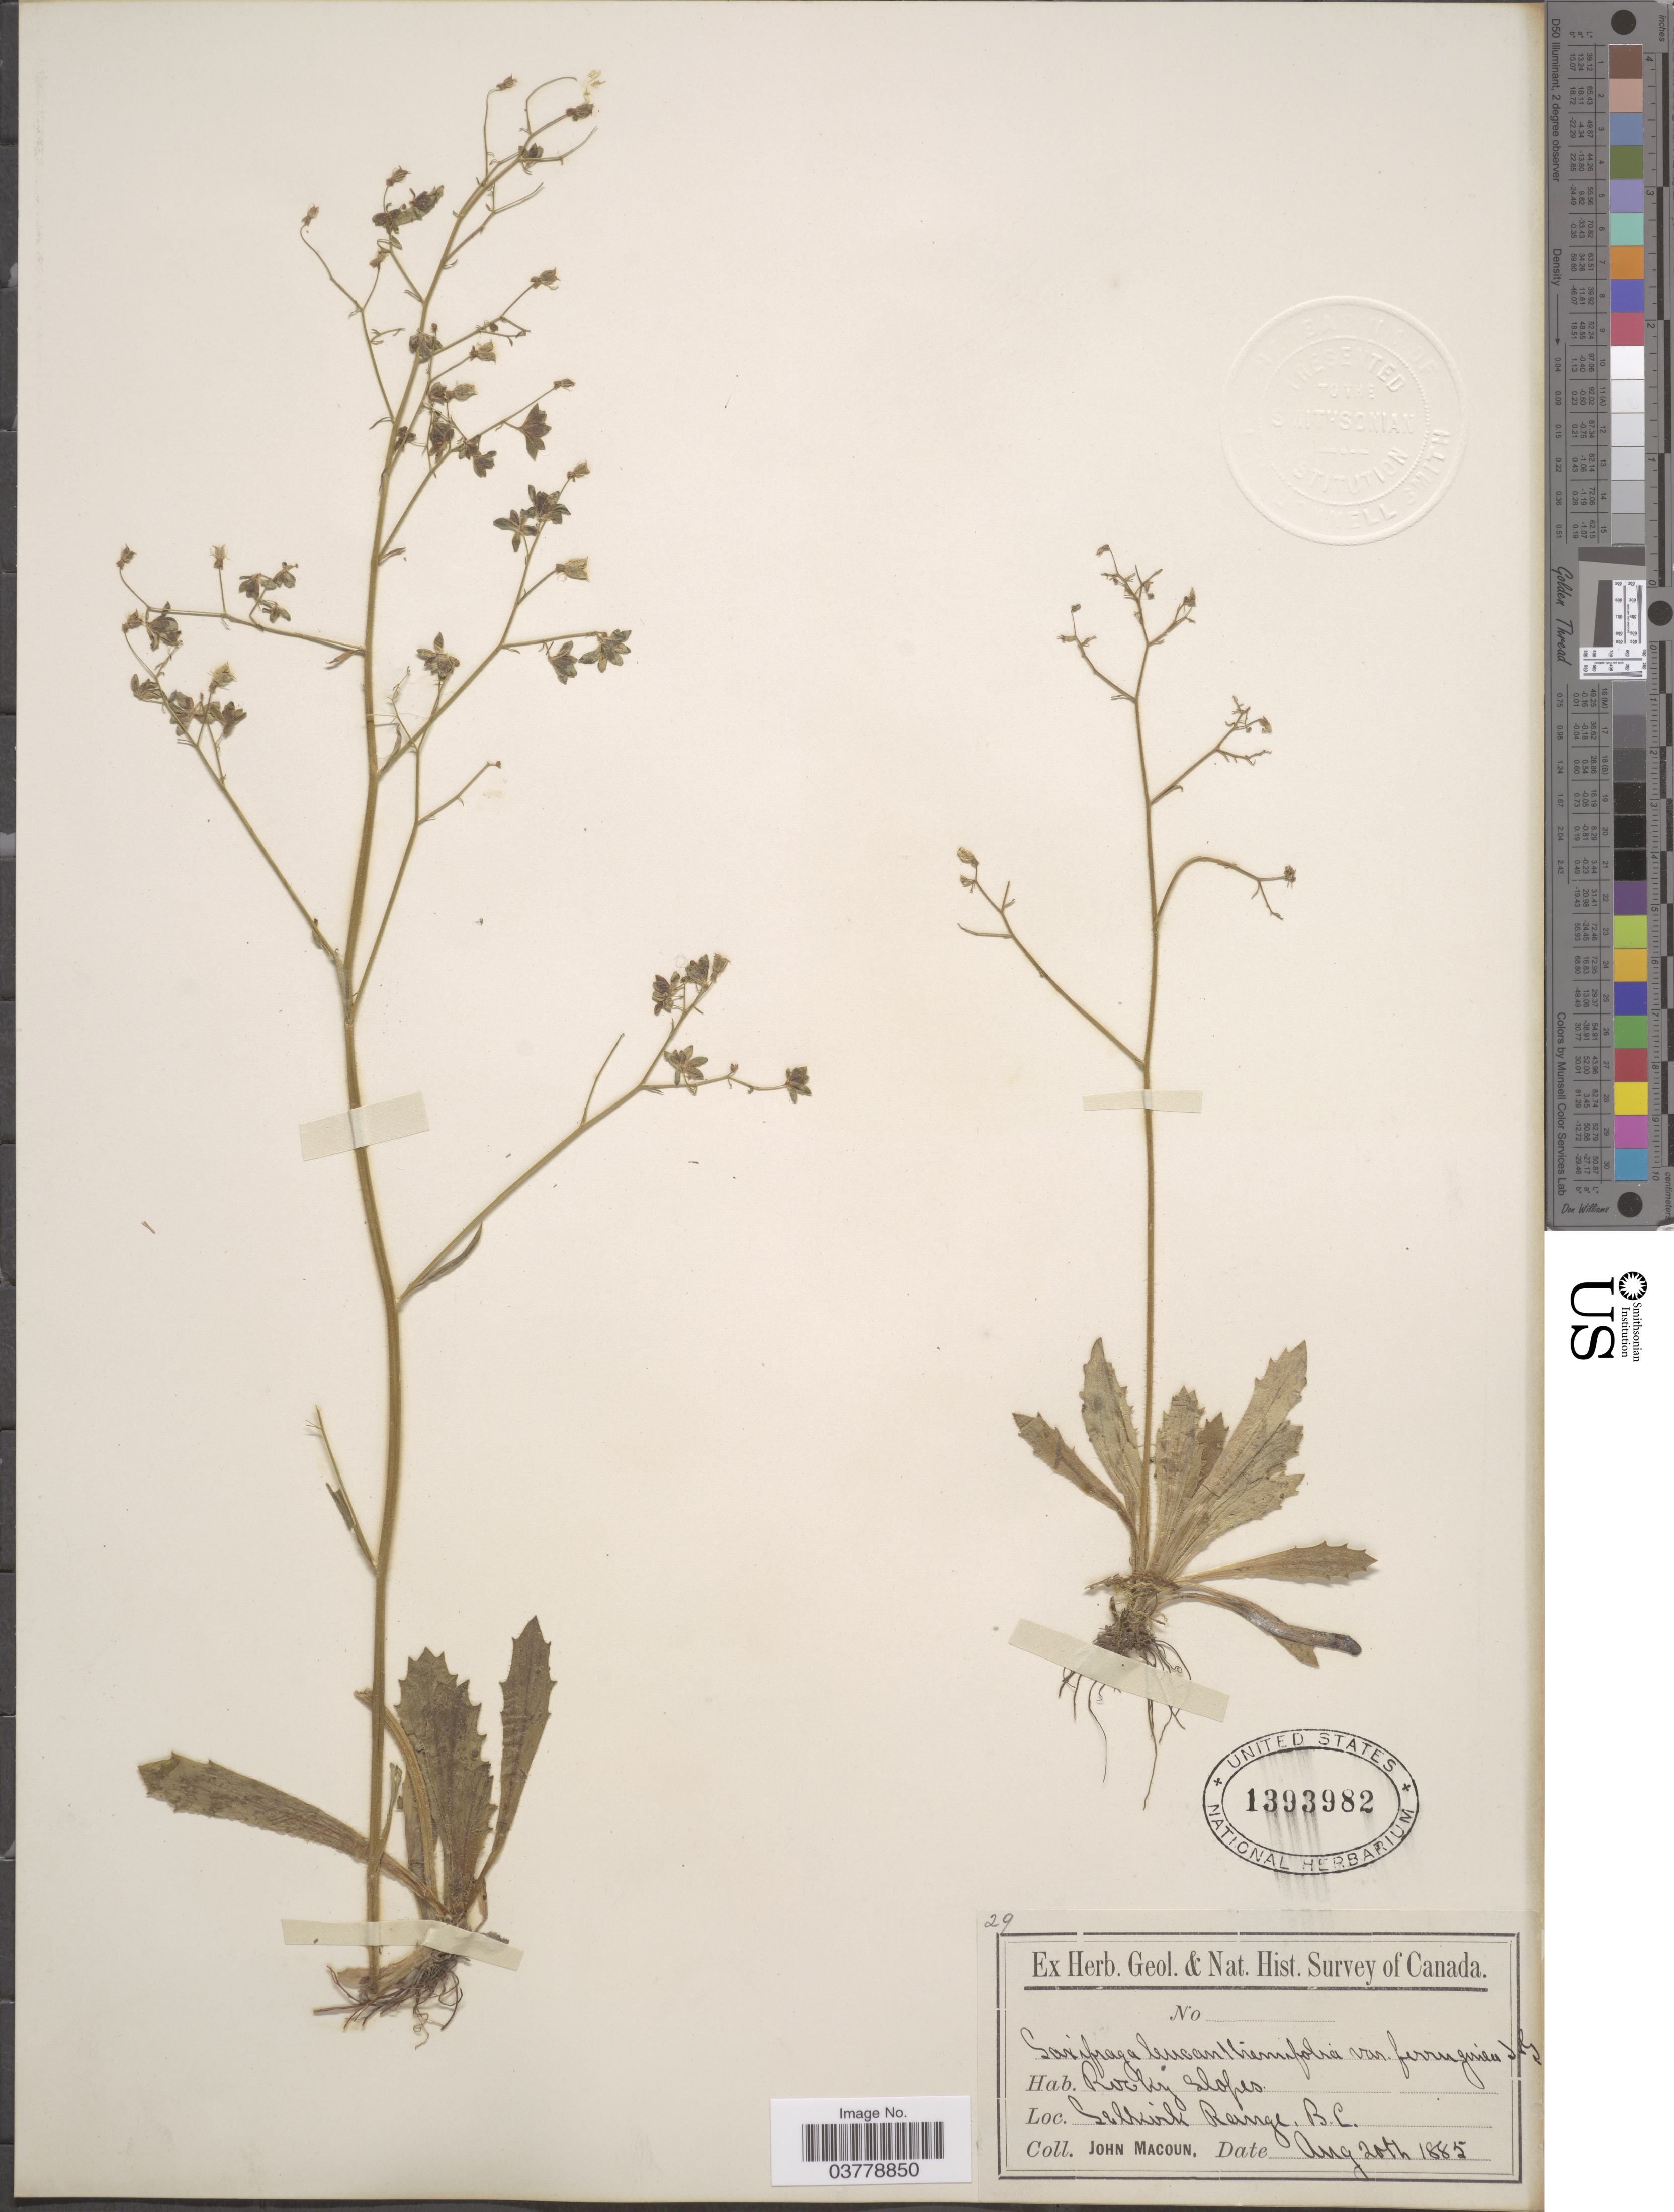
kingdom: Plantae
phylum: Tracheophyta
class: Magnoliopsida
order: Saxifragales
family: Saxifragaceae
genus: Micranthes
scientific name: Micranthes ferruginea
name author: (Graham) Brouillet & Gornall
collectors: J. Macoun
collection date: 1885-08-20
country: Canada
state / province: British Columbia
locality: Selkirk Range.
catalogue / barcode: US 1393982